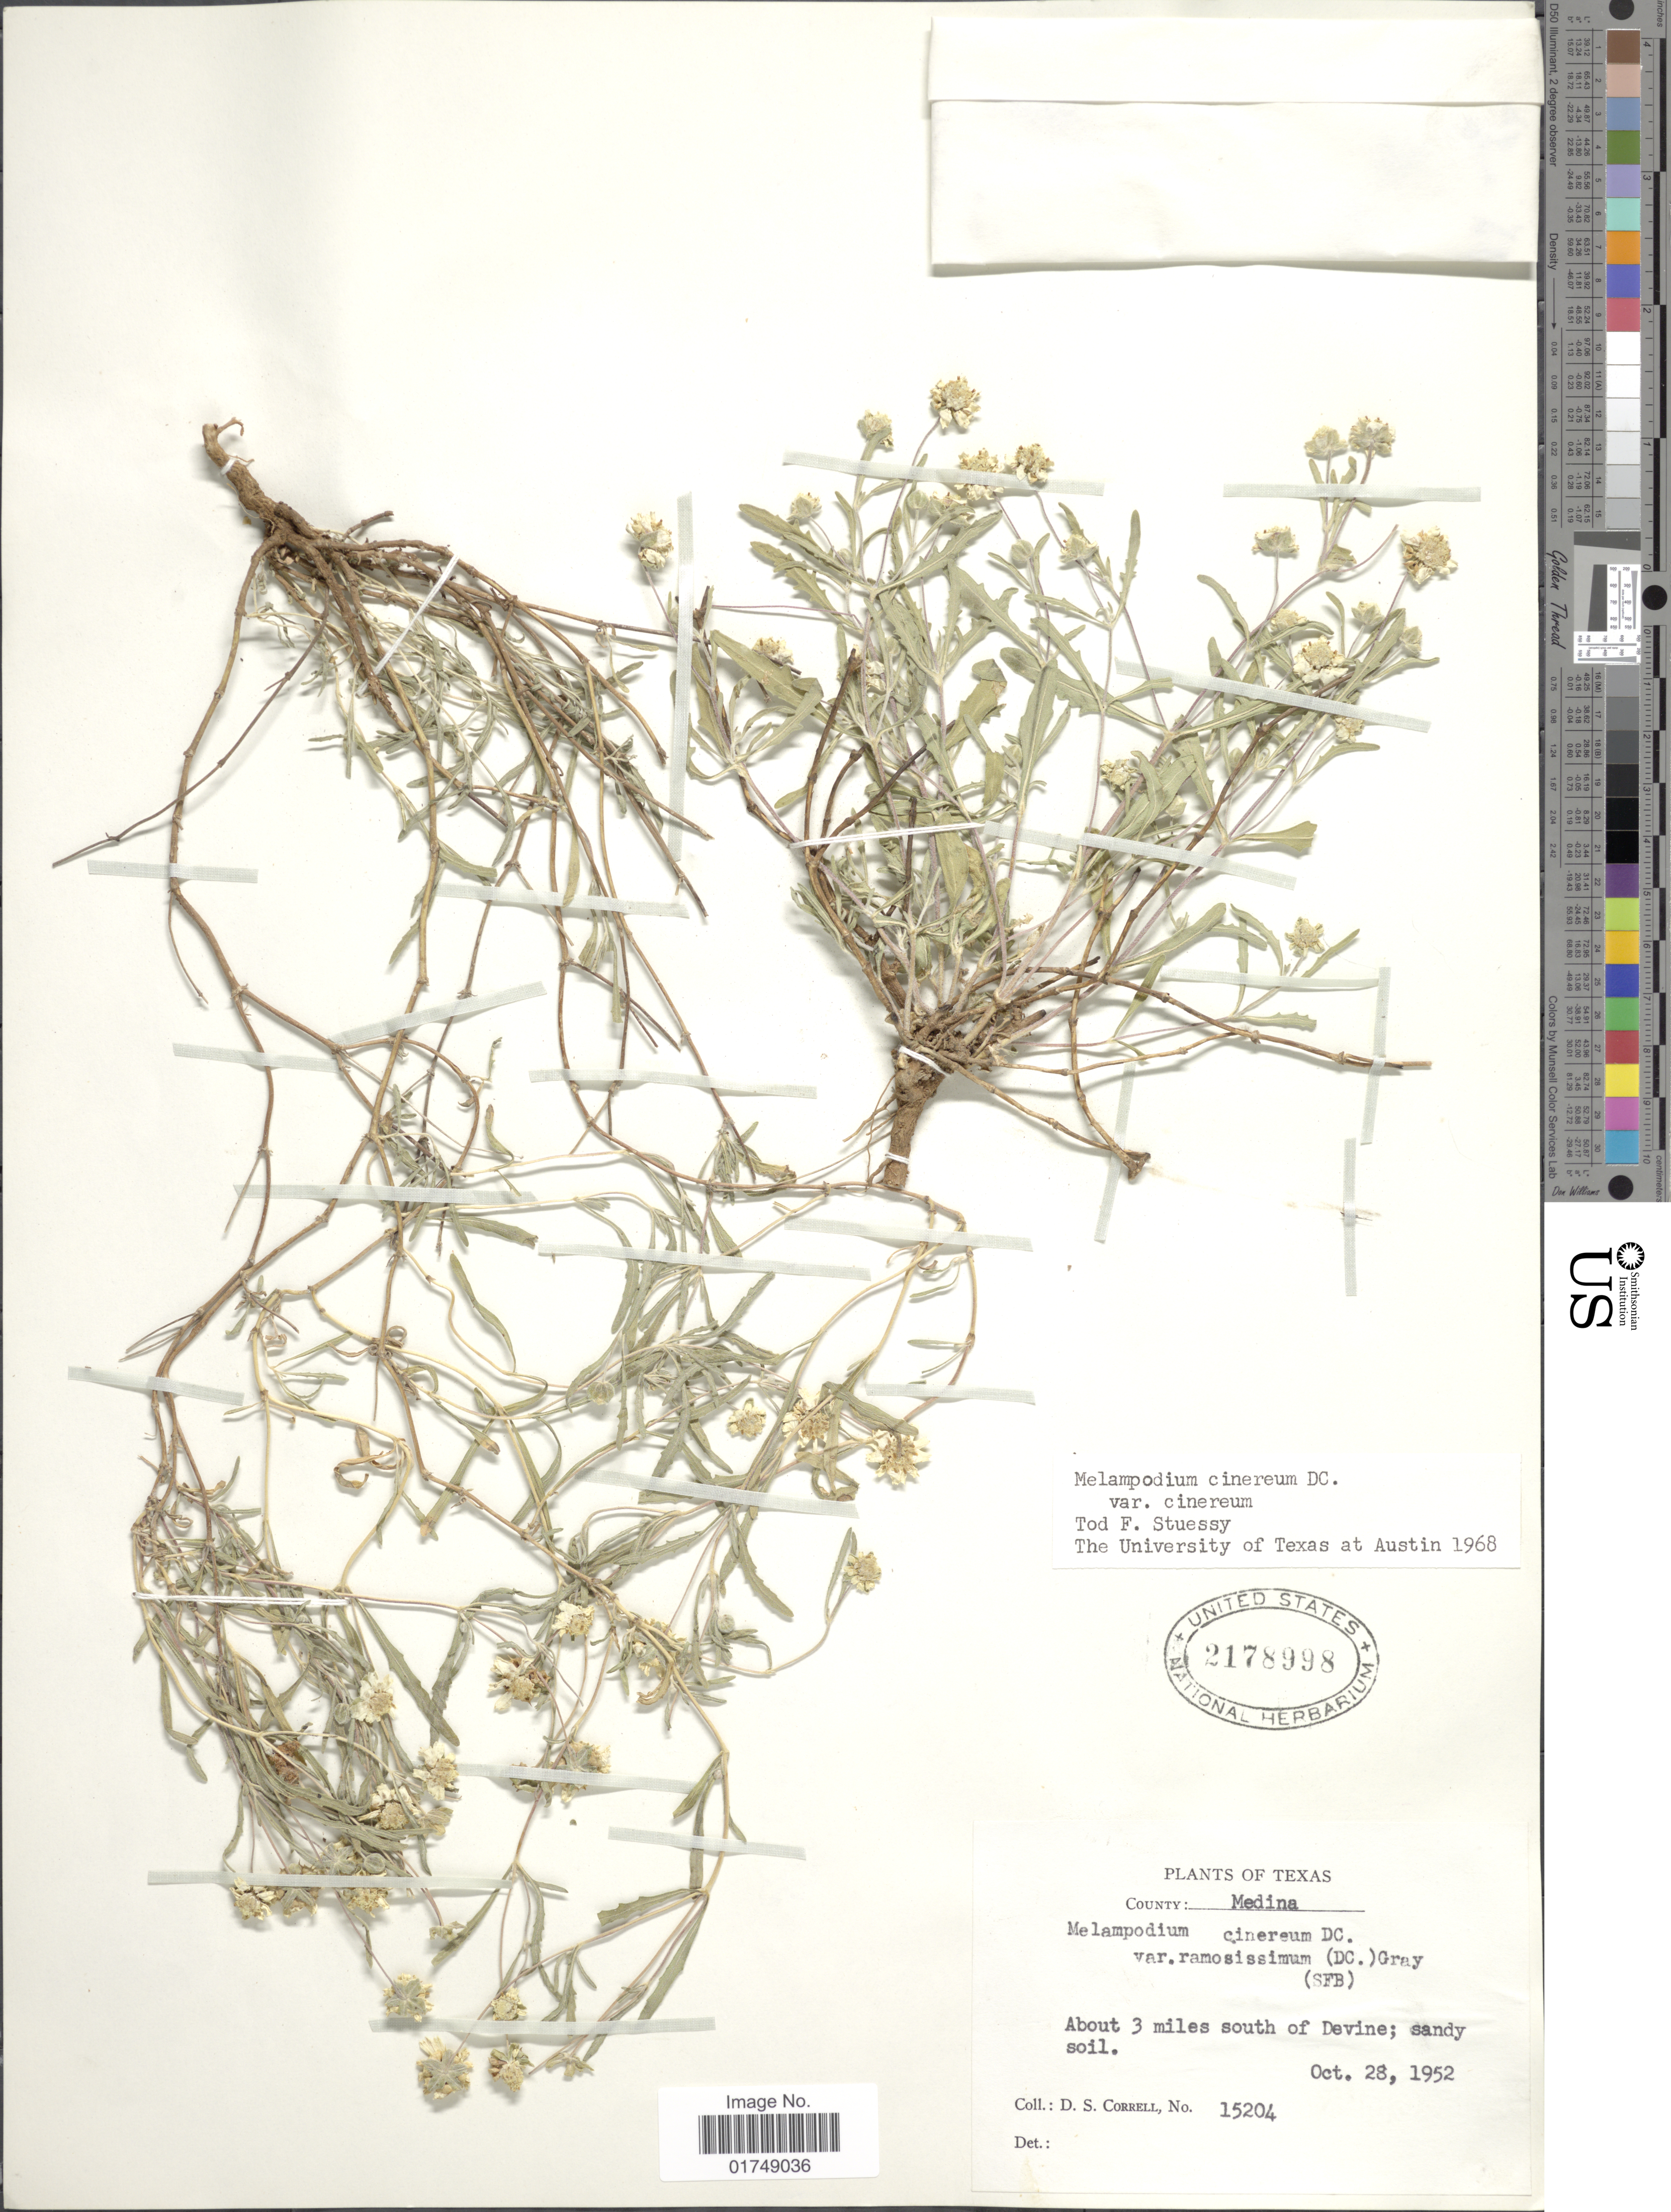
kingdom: Plantae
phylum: Tracheophyta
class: Magnoliopsida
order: Asterales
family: Asteraceae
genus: Melampodium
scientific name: Melampodium cinereum var. cinereum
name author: DC.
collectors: D. S. Correll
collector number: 15204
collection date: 1952-10-28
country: United States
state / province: Texas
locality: County Medina. About 3 miles south of Devine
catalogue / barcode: US 2178998